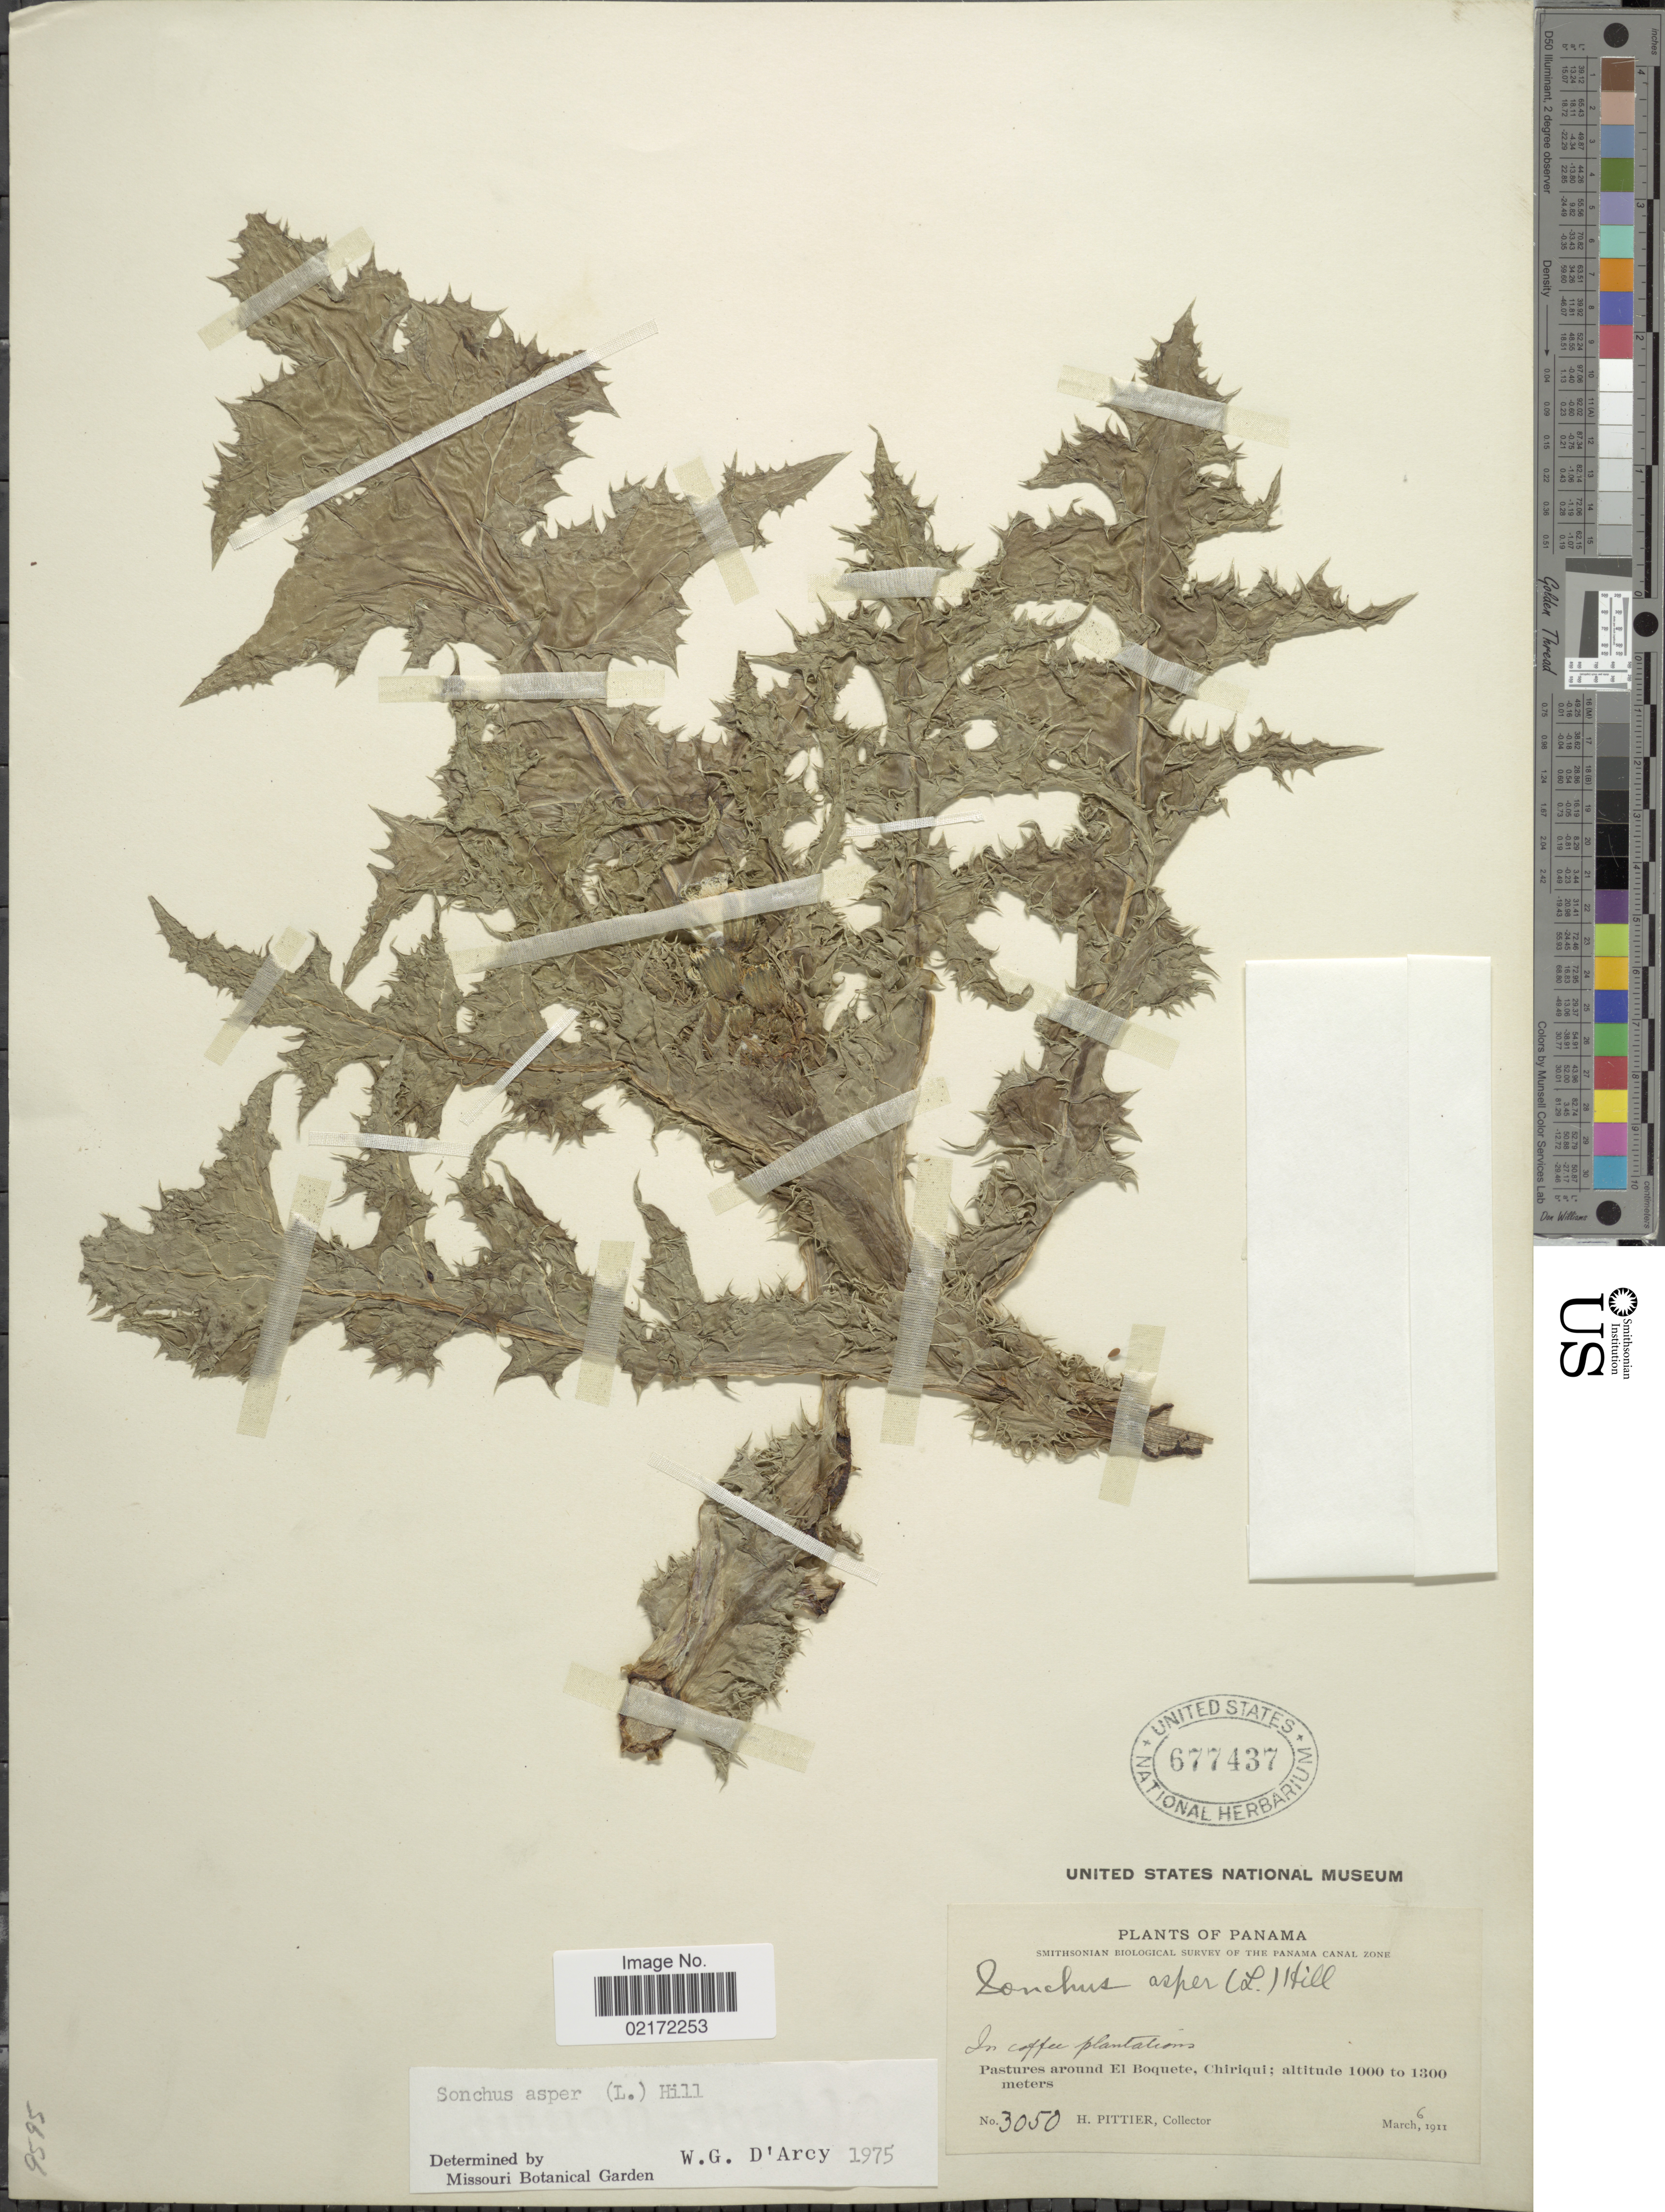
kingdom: Plantae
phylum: Tracheophyta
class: Magnoliopsida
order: Asterales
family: Asteraceae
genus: Sonchus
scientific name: Sonchus asper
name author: (L.) Hill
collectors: H. F. Pittier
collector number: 3050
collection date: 1911-03-06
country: Panama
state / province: Chiriqui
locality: Pastures around El Boquete, Chiriqui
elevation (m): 1000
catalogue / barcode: US 677437